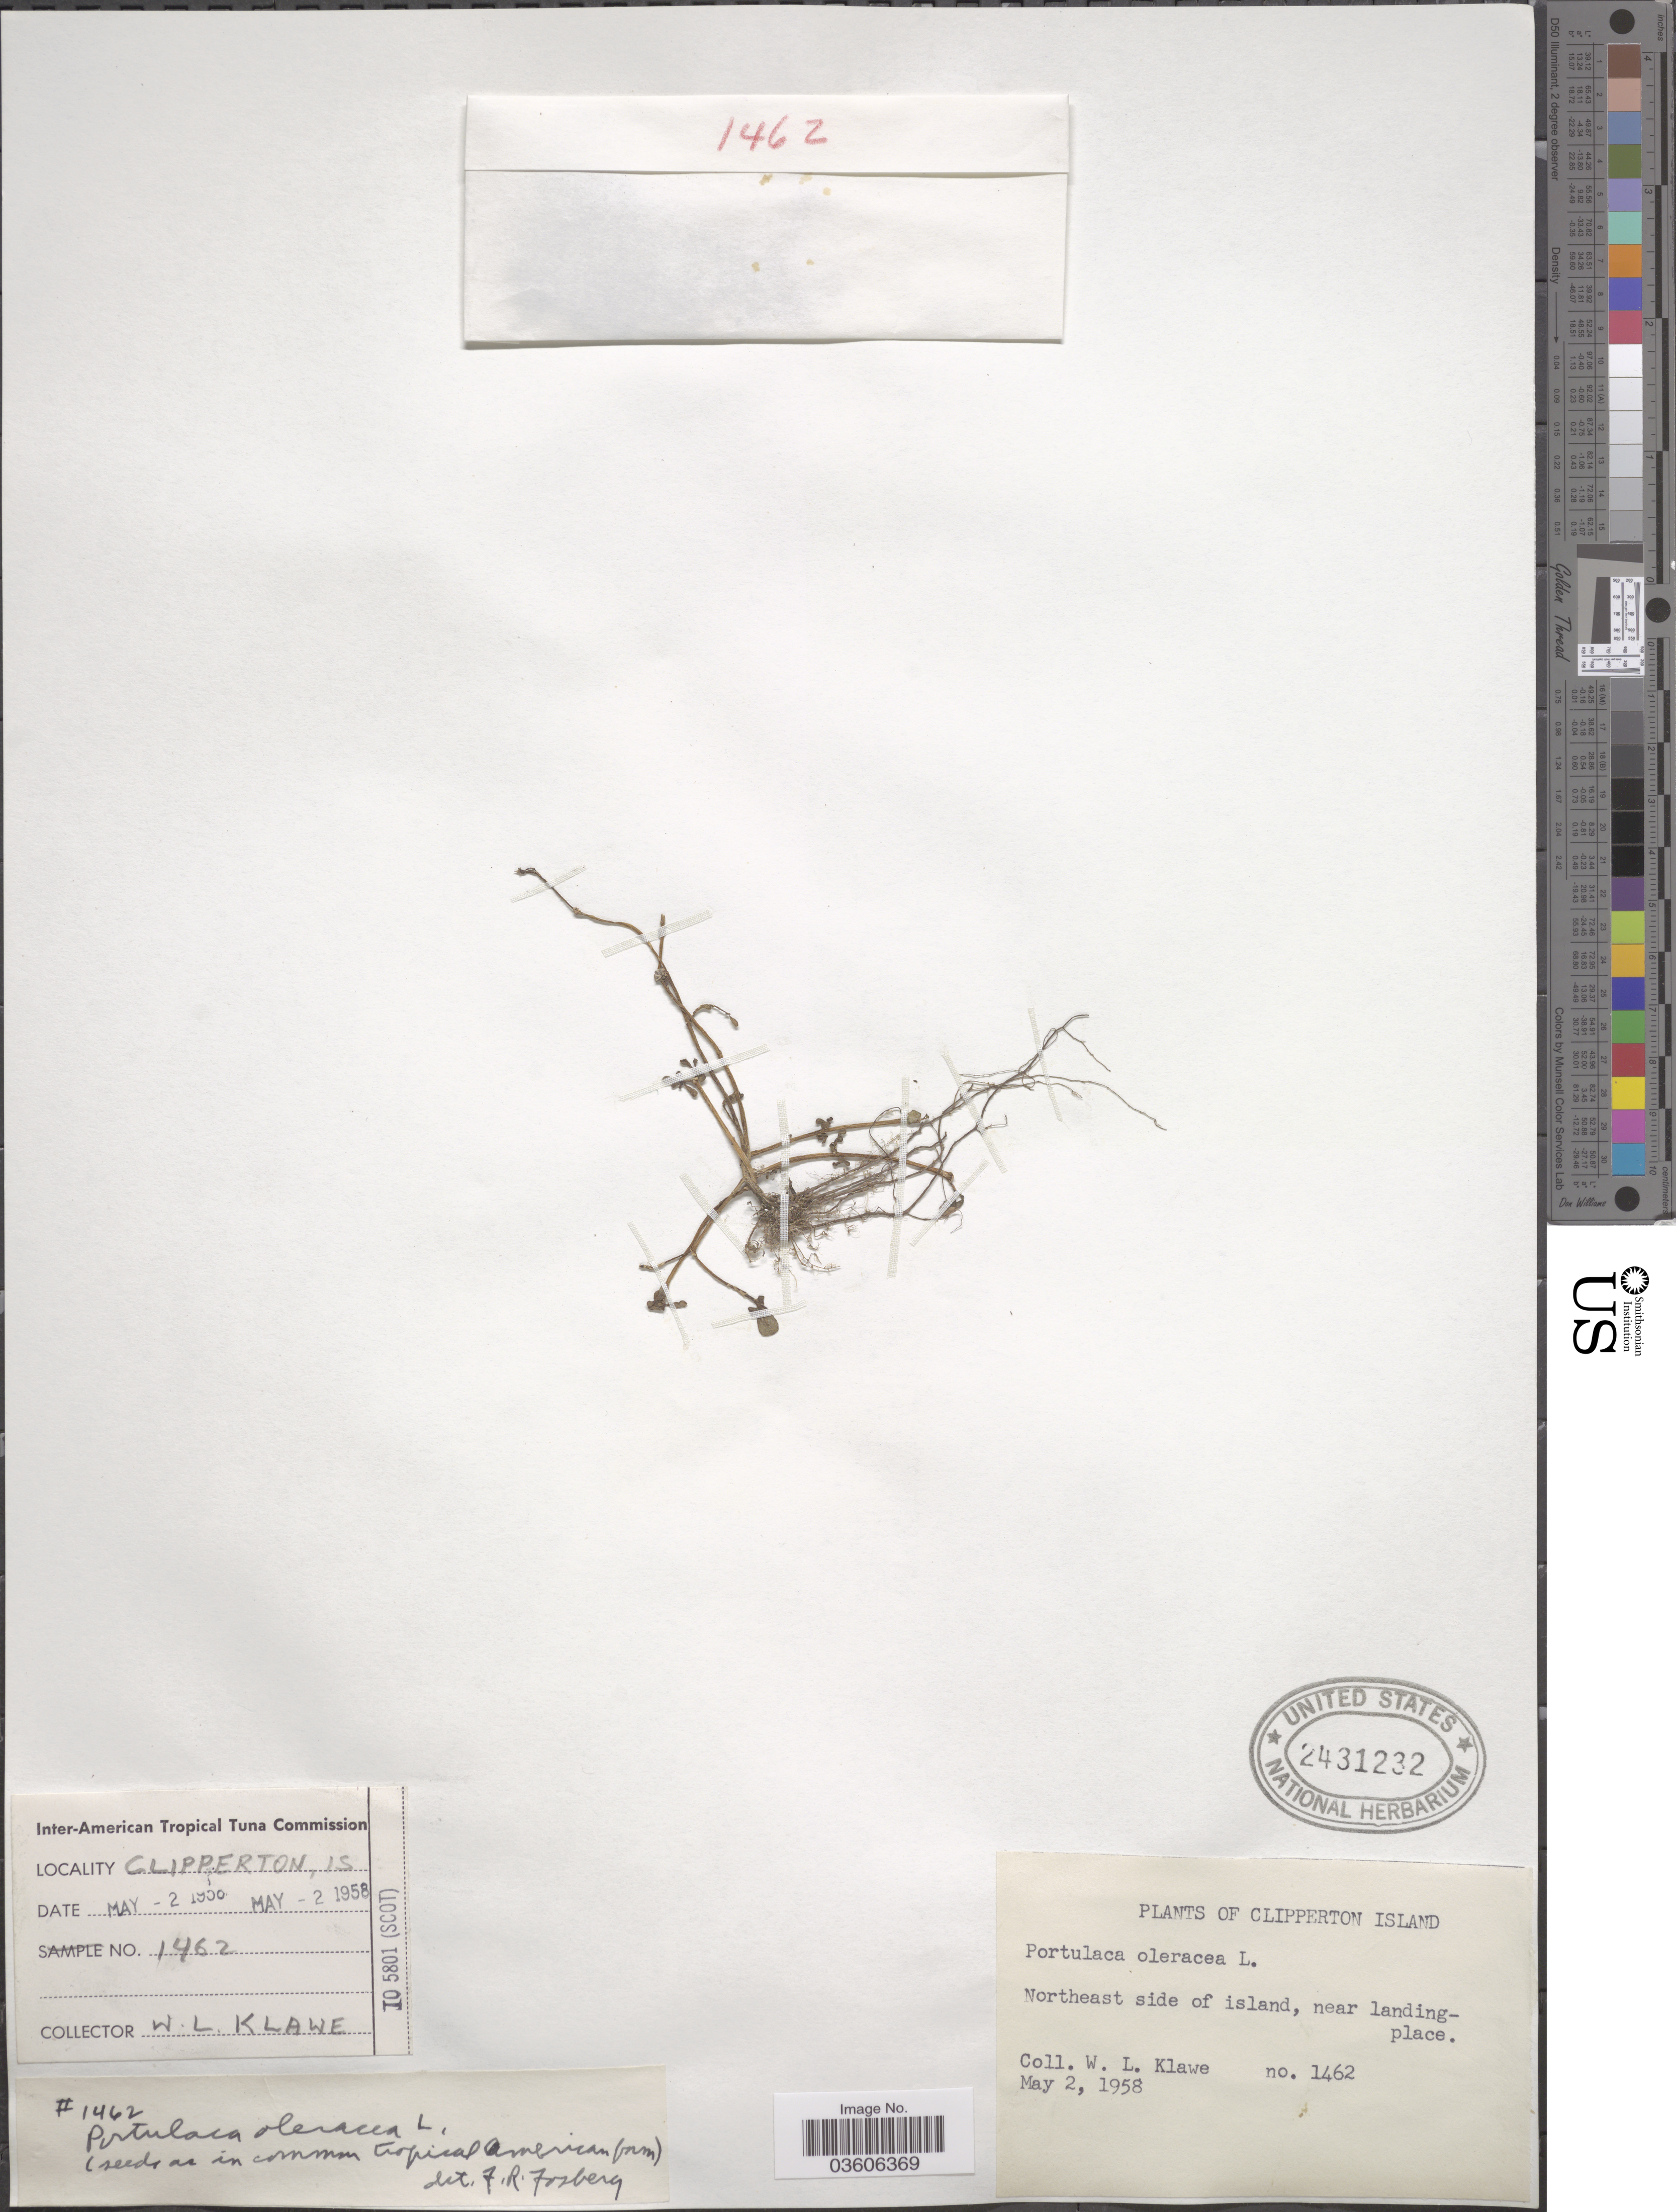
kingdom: Plantae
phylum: Tracheophyta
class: Magnoliopsida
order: Caryophyllales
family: Portulacaceae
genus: Portulaca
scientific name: Portulaca oleracea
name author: L.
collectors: W. Klawe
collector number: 1462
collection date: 1958-05-02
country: Central Am. Pac. Islands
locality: Clipperton Island. Northeast side of island, near landingplace.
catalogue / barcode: US 2431232